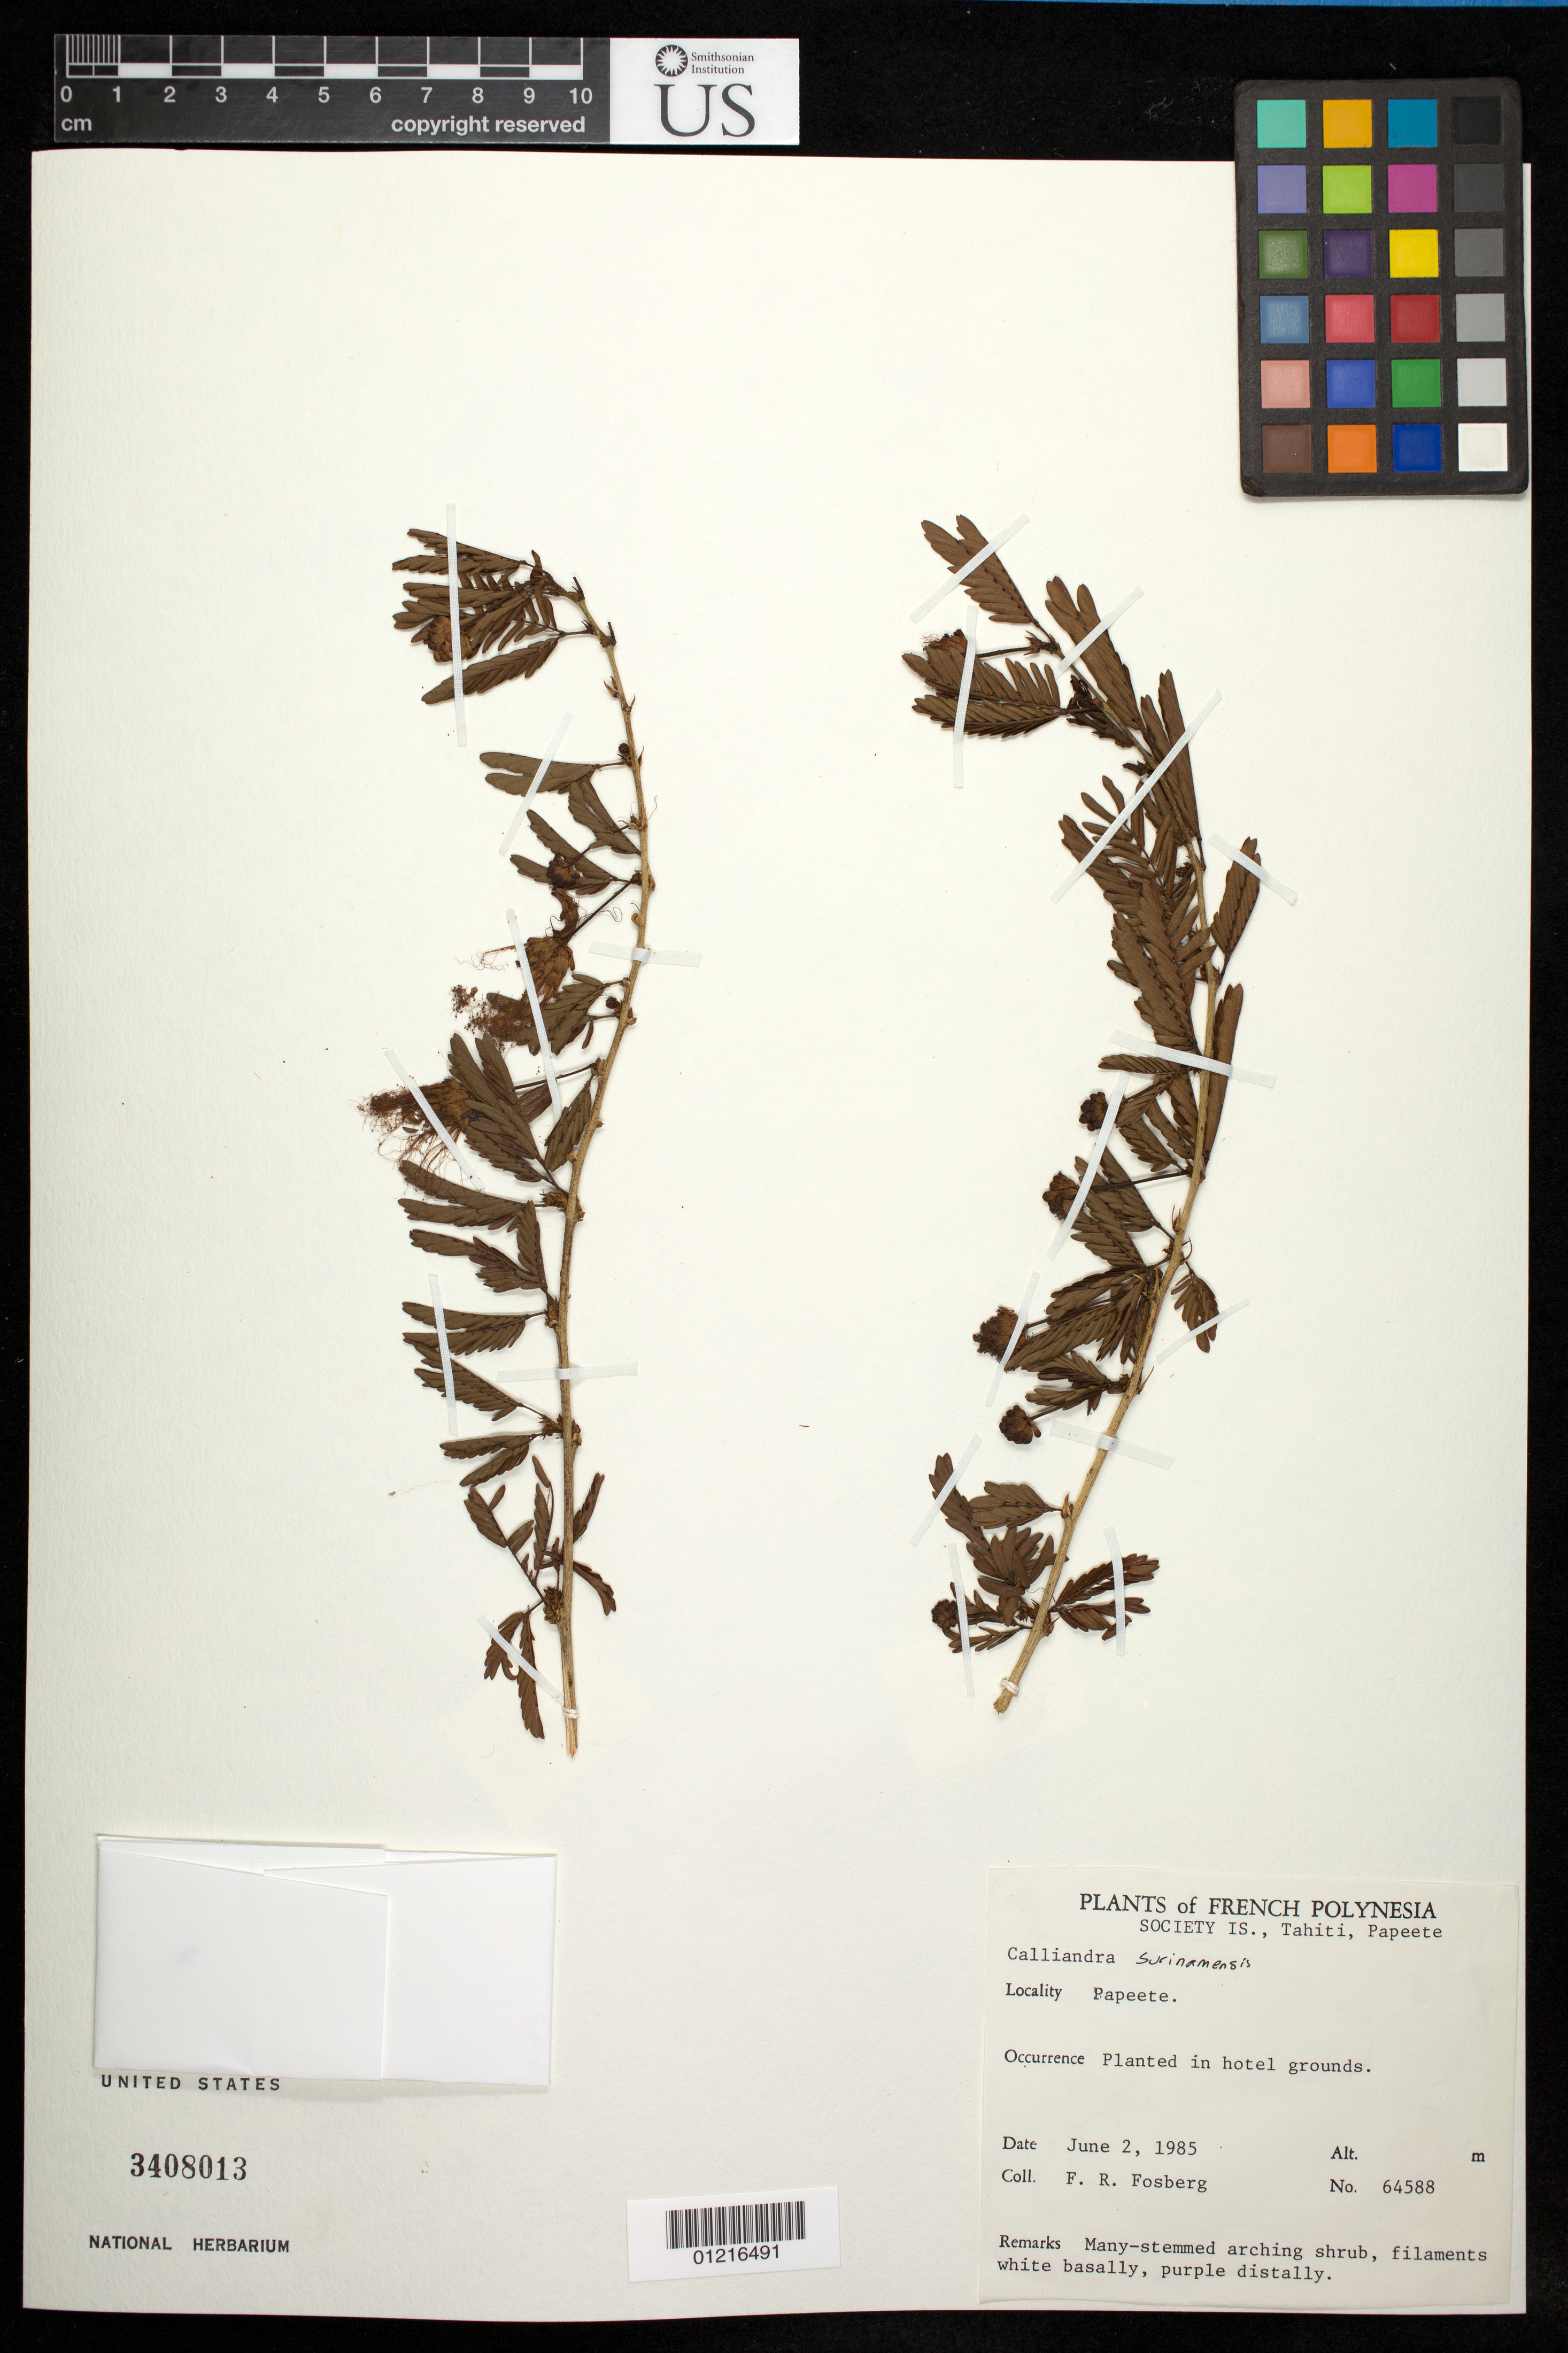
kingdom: Plantae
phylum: Tracheophyta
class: Magnoliopsida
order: Fabales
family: Fabaceae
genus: Calliandra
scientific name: Calliandra surinamensis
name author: Benth.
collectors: F. R. Fosberg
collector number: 64588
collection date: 1985-06-02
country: French Polynesia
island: Tahiti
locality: Planted in hotel ground, Papeete.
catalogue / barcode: US 3408013